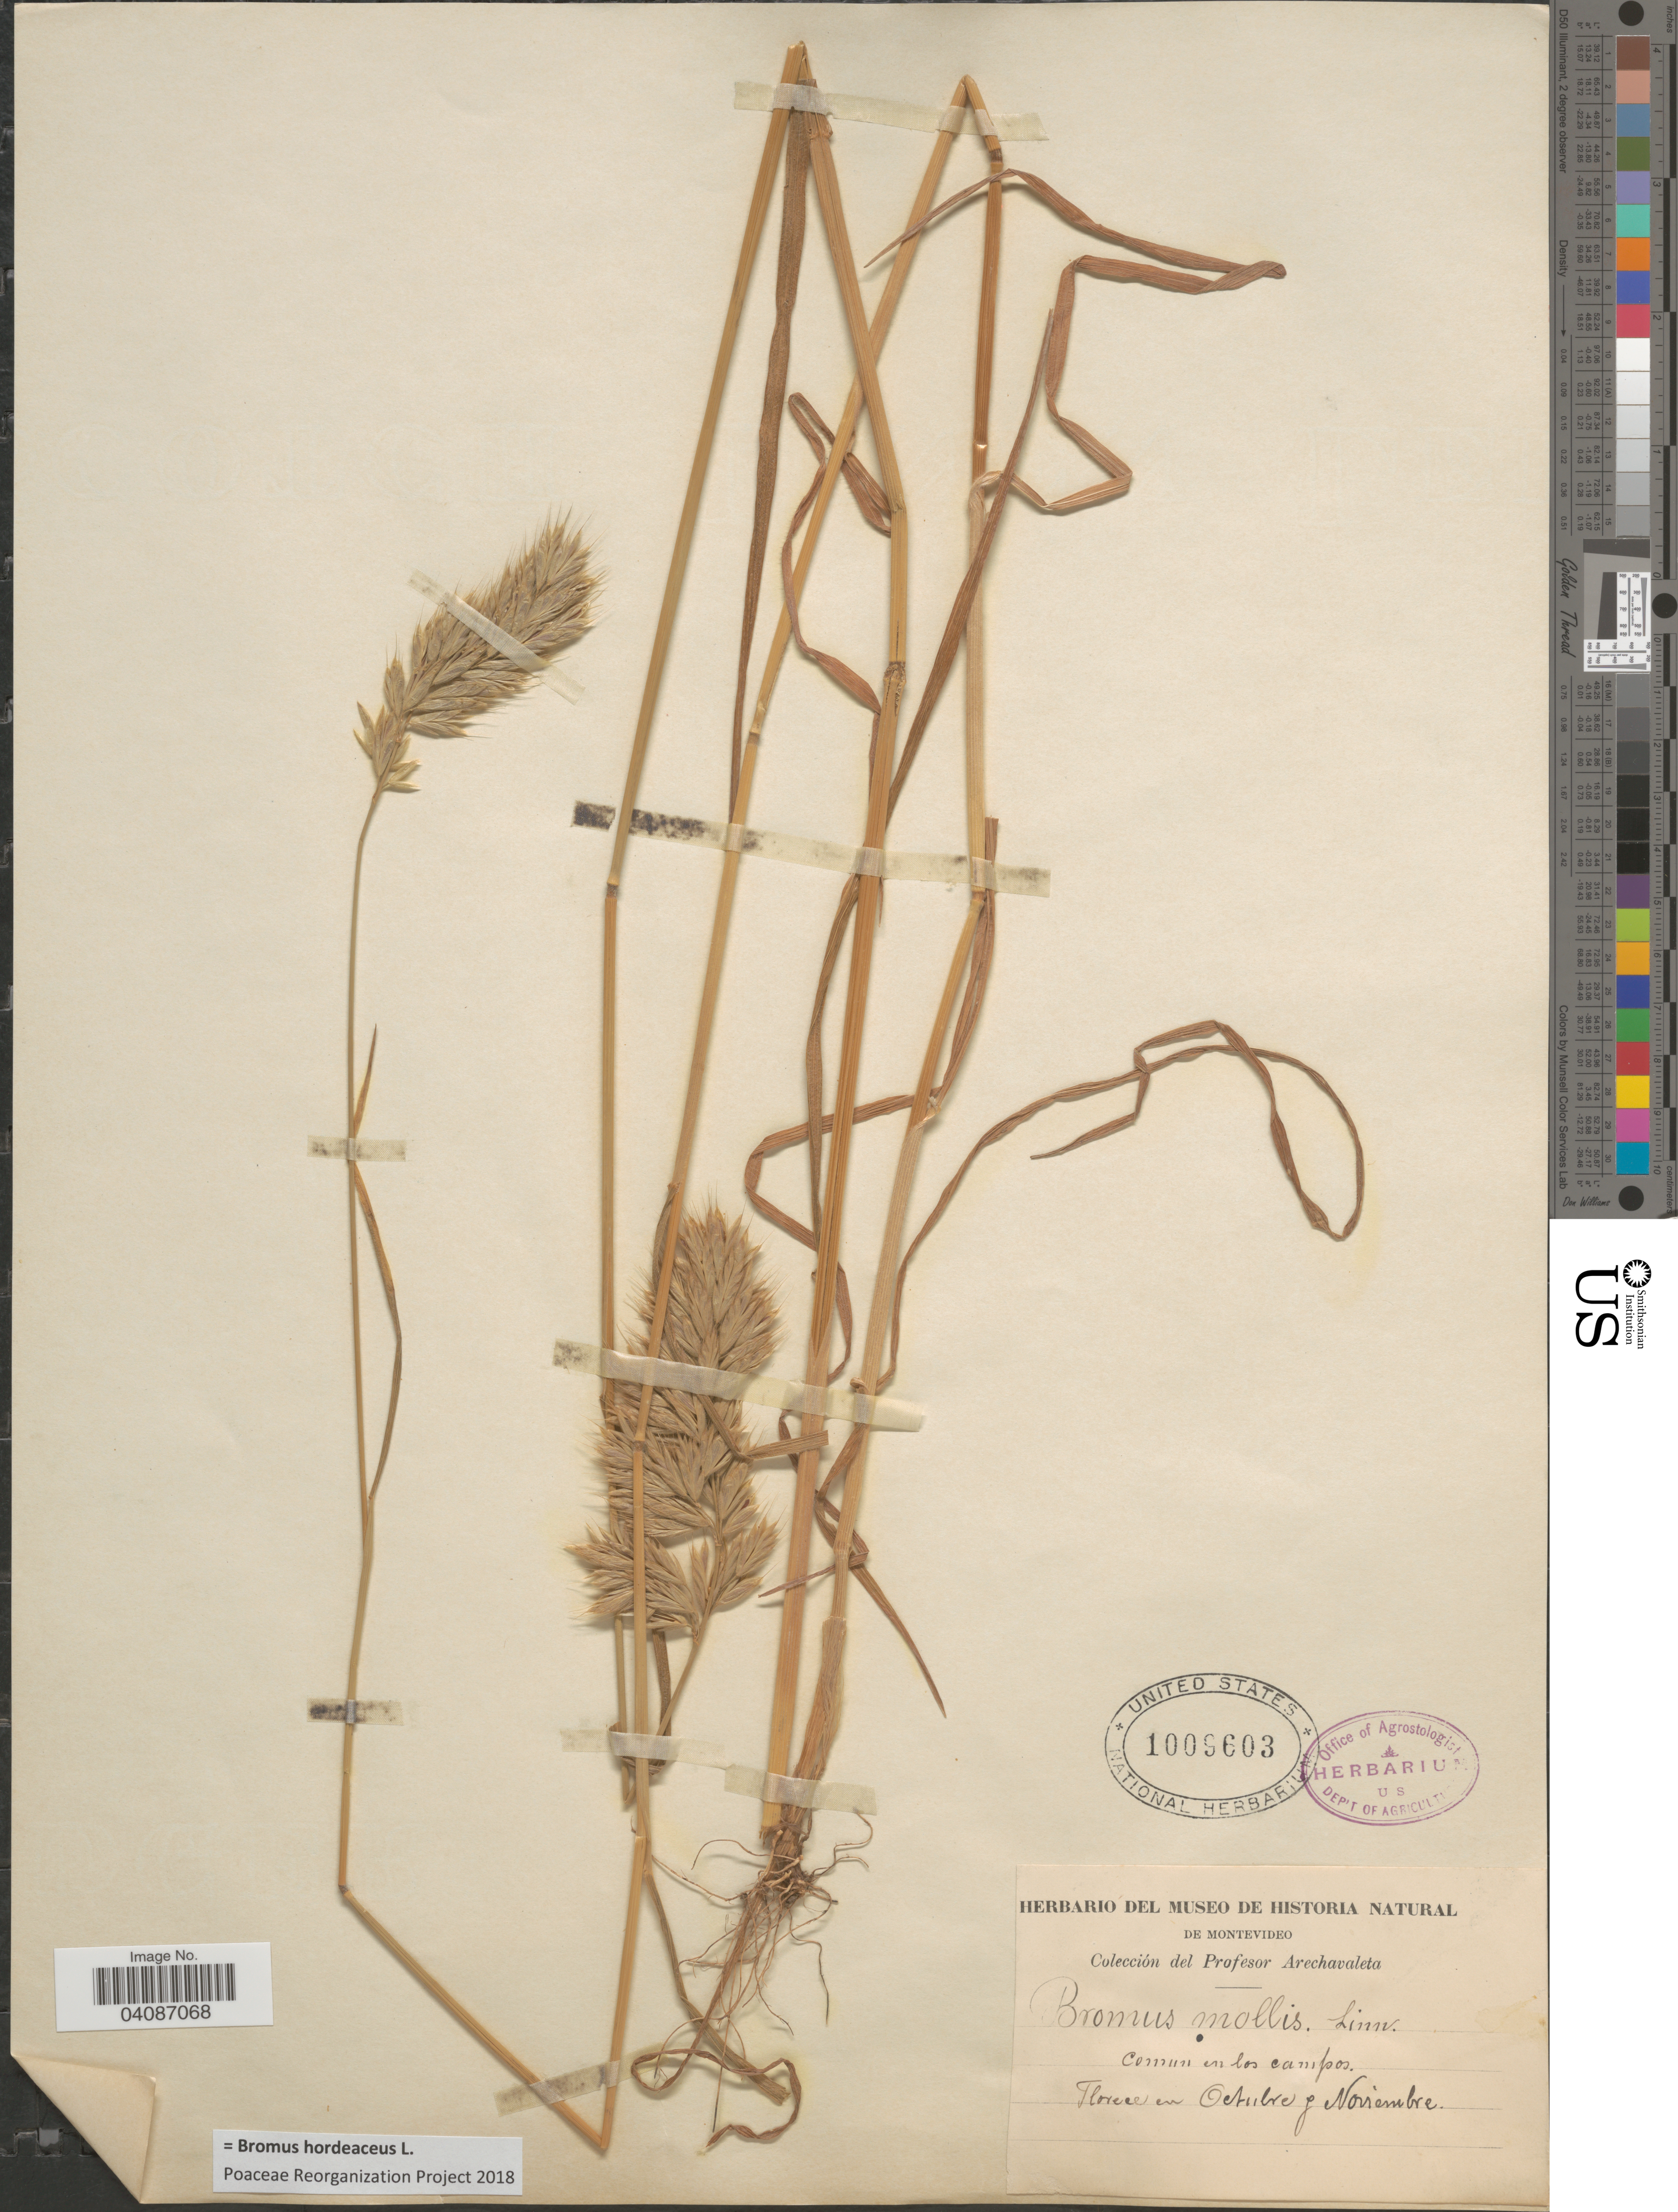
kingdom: Plantae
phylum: Tracheophyta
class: Liliopsida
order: Poales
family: Poaceae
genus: Bromus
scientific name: Bromus hordeaceus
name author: L.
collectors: Arechavaleta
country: Uruguay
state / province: Montevideo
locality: Comun en los campos.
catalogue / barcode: US 1009603